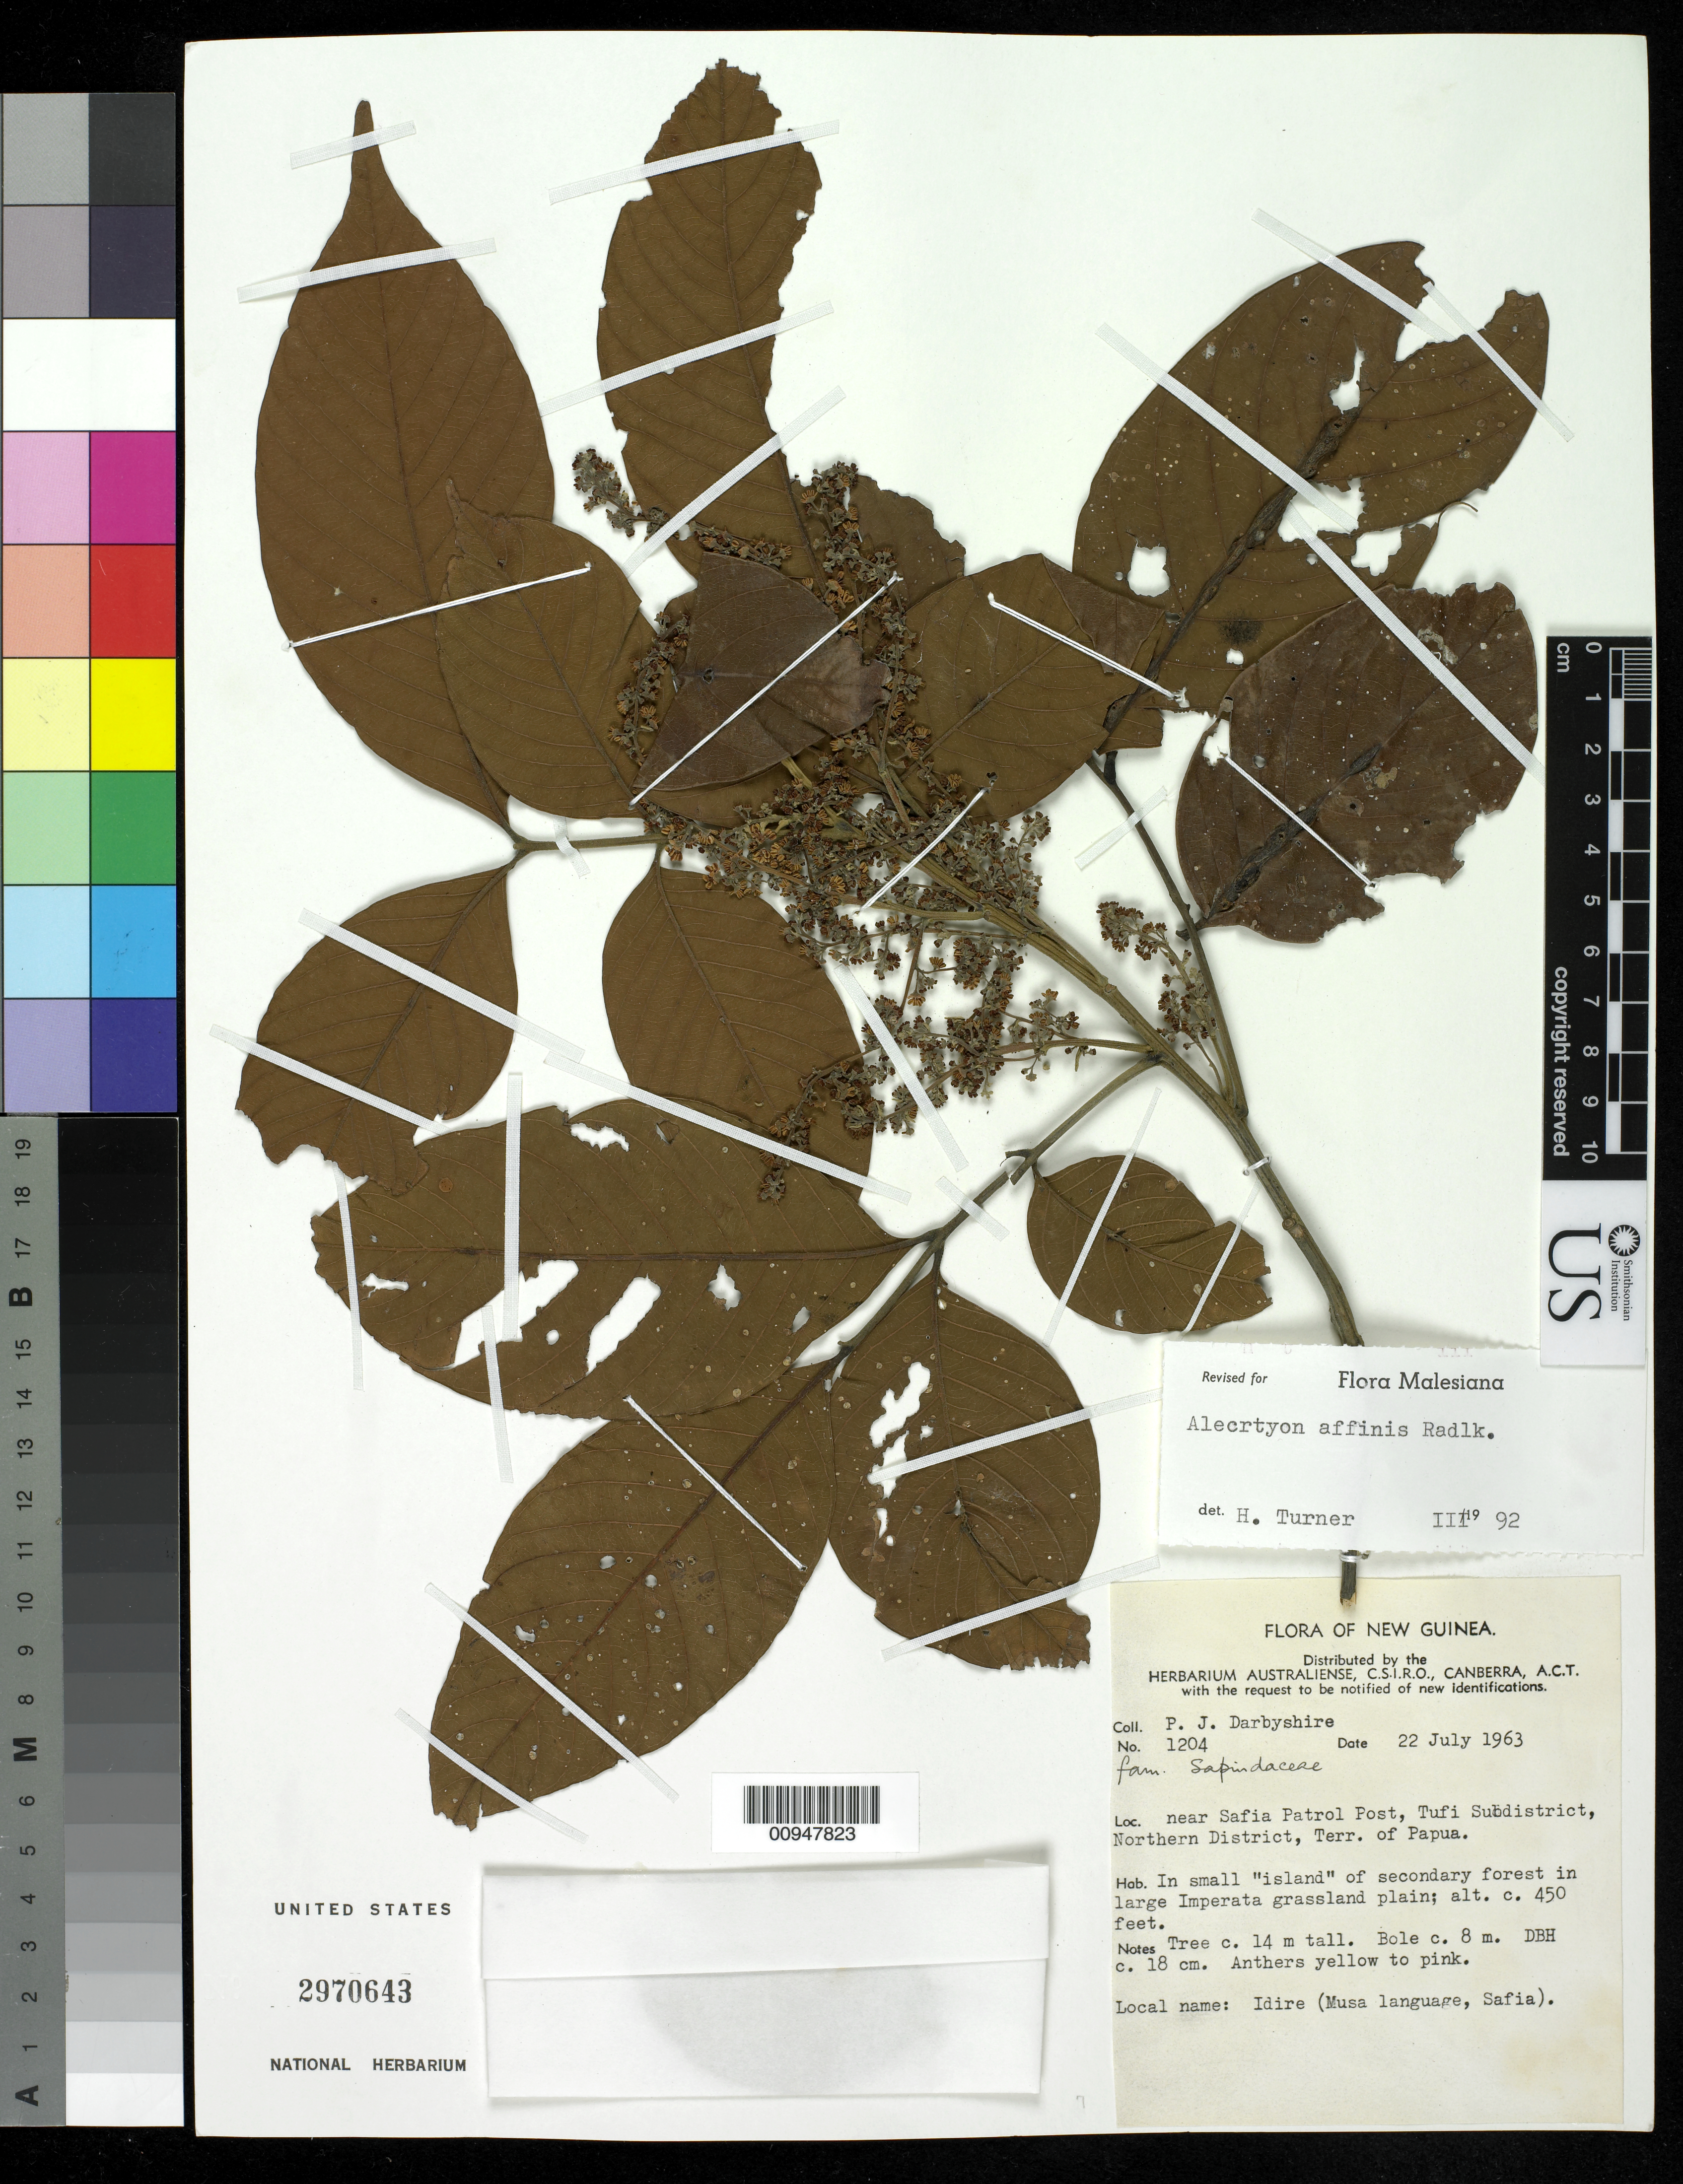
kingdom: Plantae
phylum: Tracheophyta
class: Magnoliopsida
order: Sapindales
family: Sapindaceae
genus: Alectryon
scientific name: Alectryon affinis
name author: Radlk.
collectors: P. Darbyshire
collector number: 1204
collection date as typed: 22 Jul 1963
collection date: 1963-07-22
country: Papua New Guinea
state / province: Northern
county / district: Tufi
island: New Guinea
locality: Near Safia Patrol Post, Tufi Subdistrict, Terr. of Papua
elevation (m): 137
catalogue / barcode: US 2970643